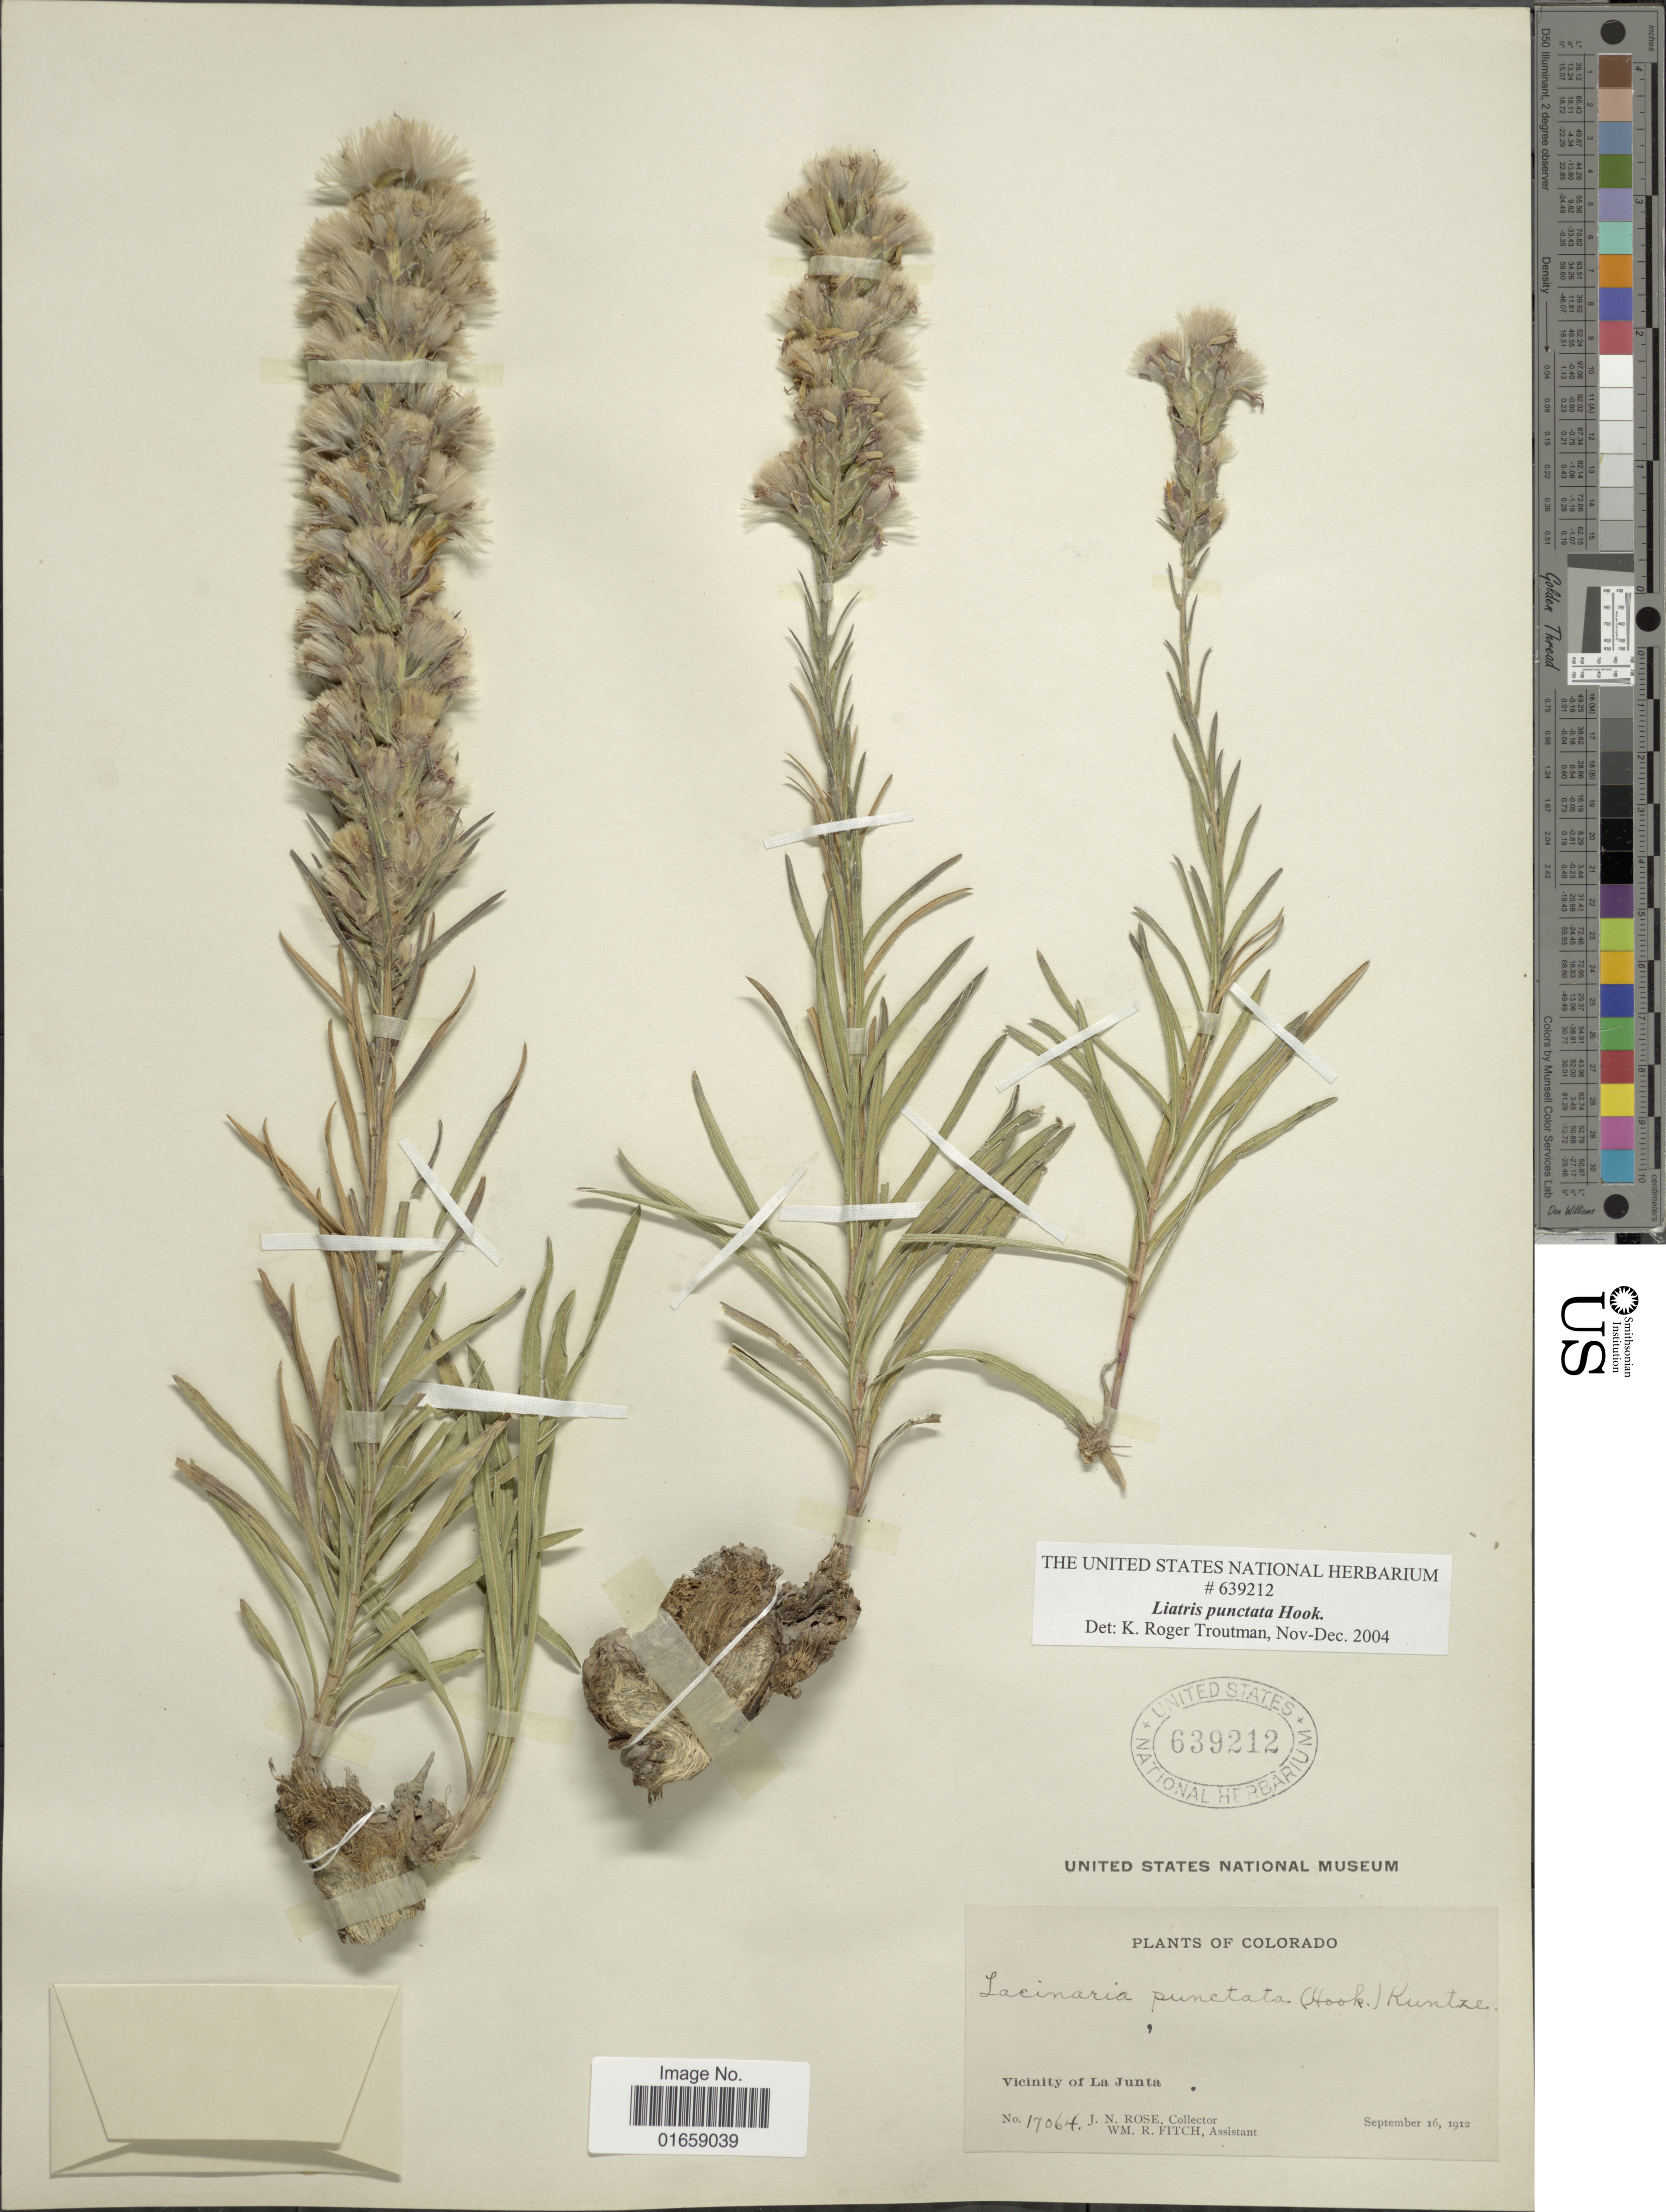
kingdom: Plantae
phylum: Tracheophyta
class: Magnoliopsida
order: Asterales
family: Asteraceae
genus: Liatris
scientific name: Liatris punctata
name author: Hook.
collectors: J. N. Rose & W. R. Fitch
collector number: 17064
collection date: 1912-09-16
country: United States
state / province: Colorado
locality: Vicinity of La Junta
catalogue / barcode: US 639212